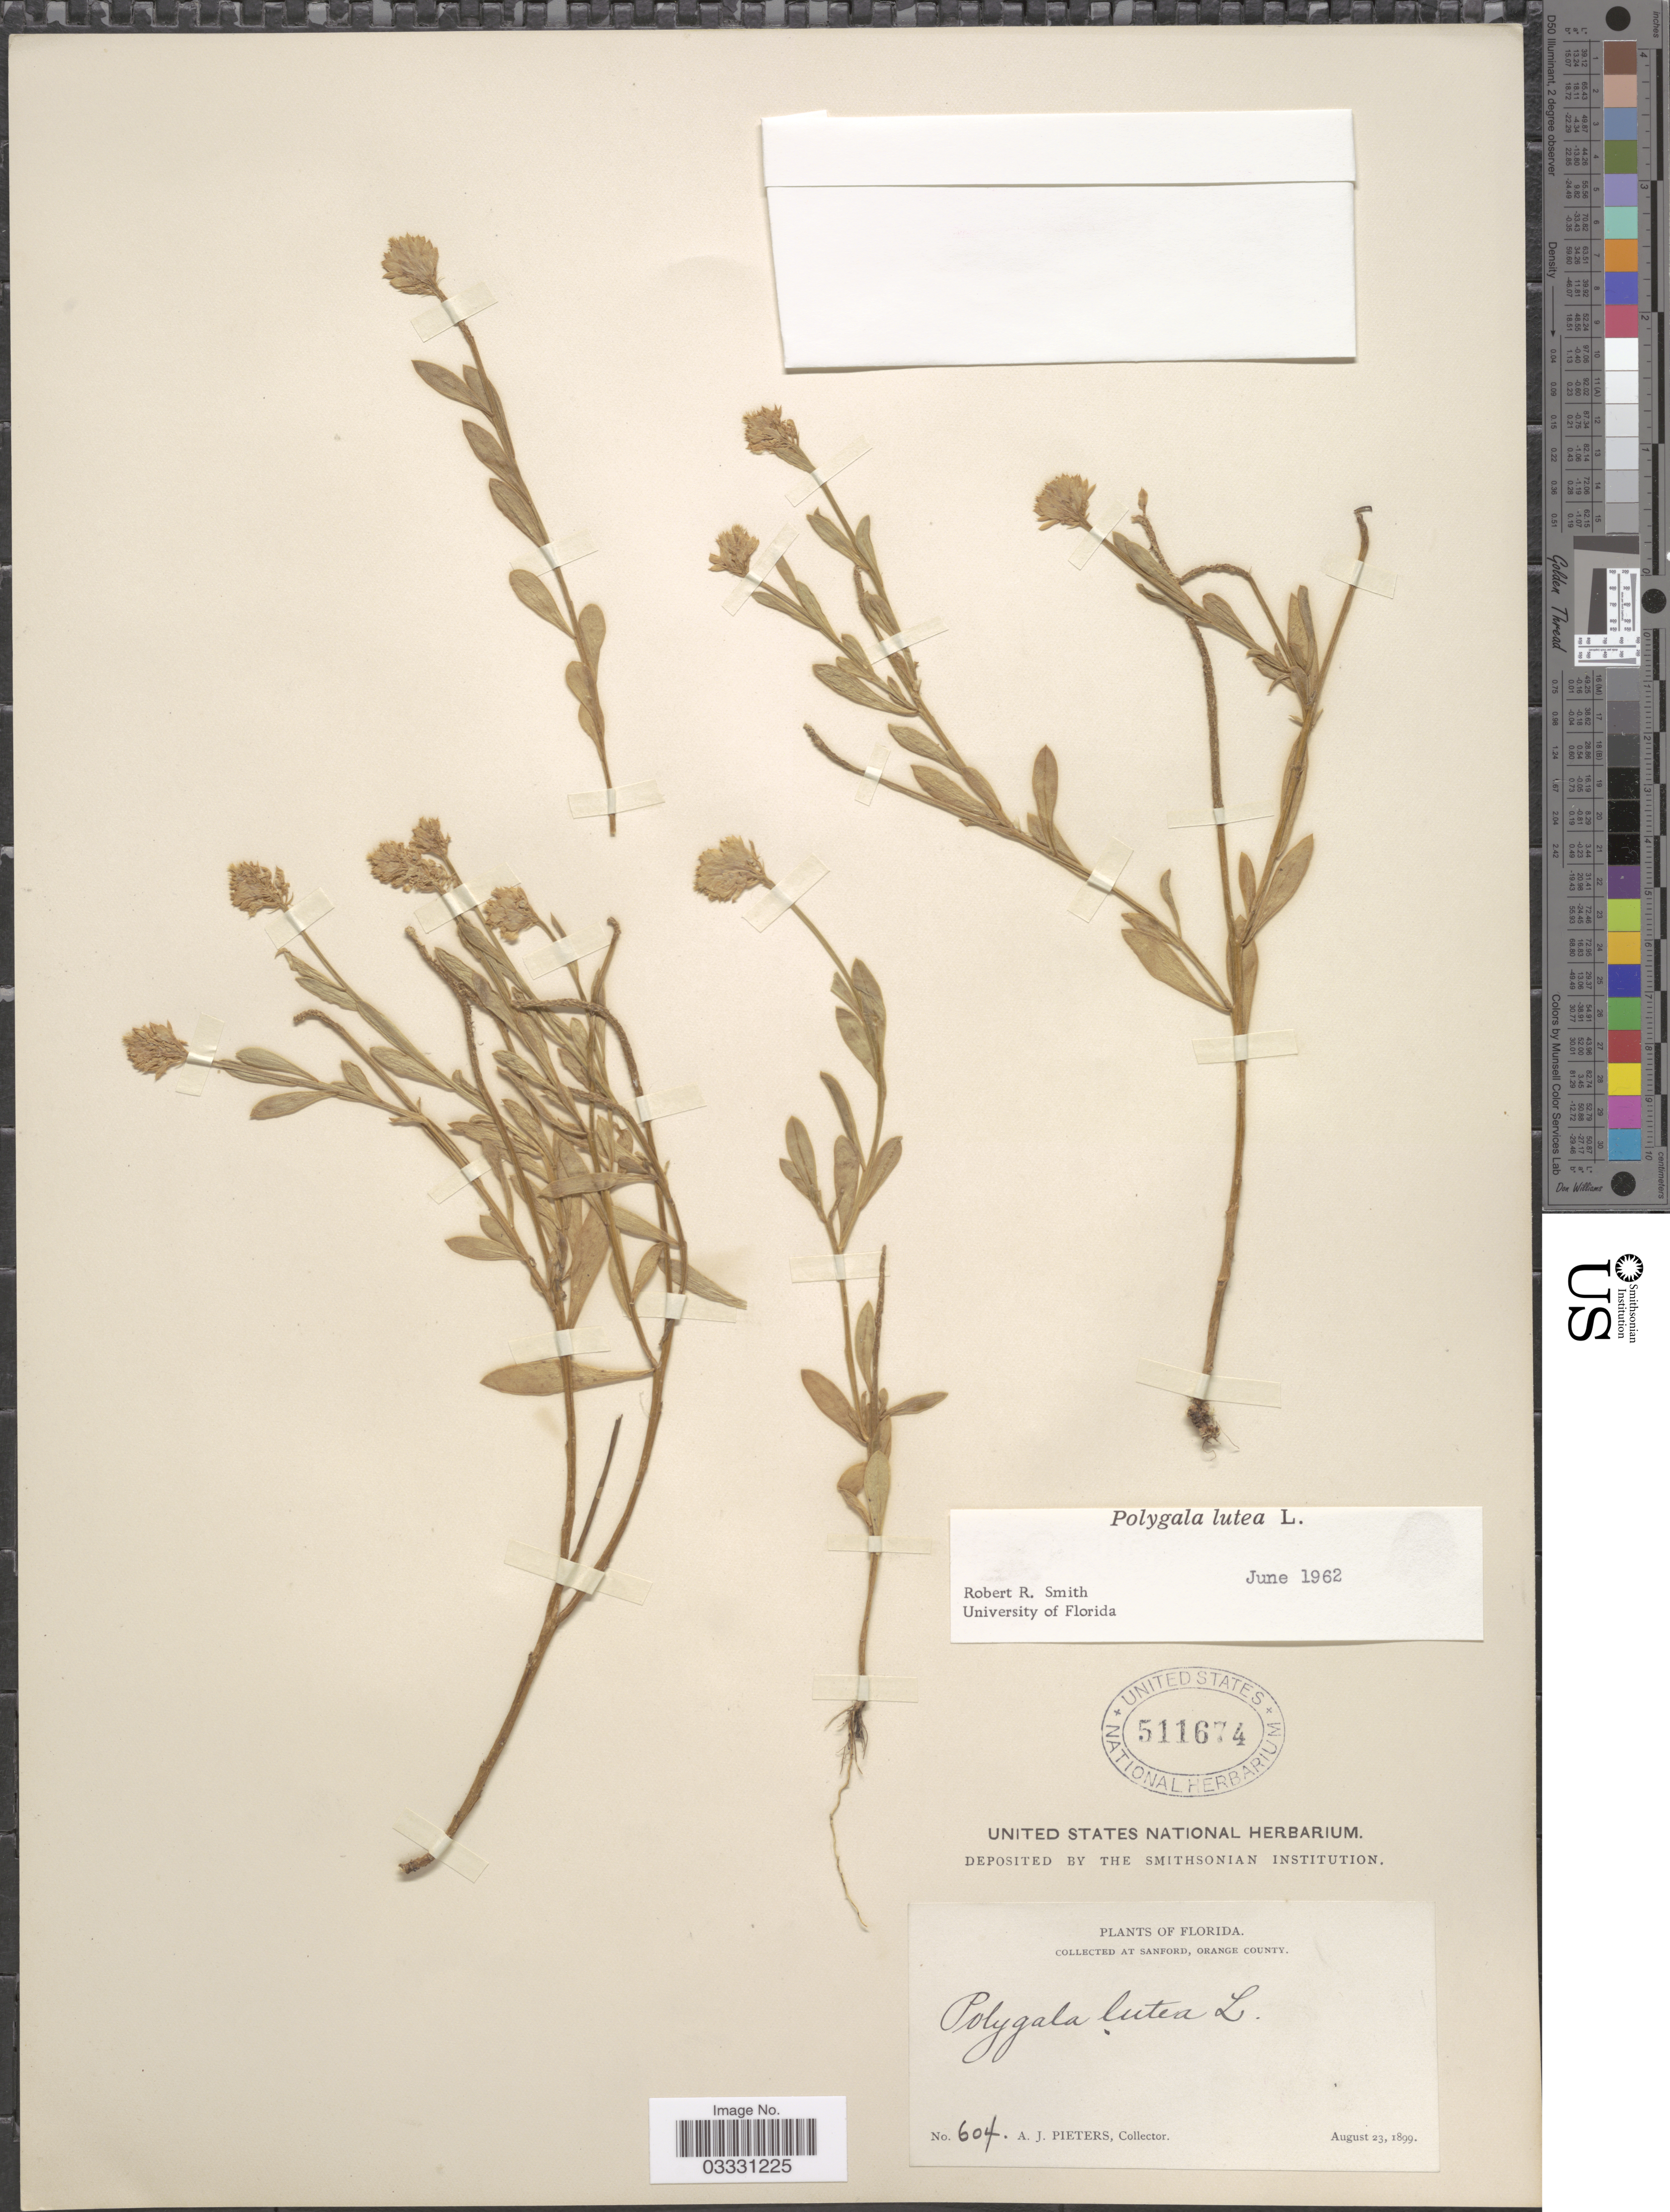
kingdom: Plantae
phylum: Tracheophyta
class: Magnoliopsida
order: Fabales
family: Polygalaceae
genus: Polygala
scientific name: Polygala lutea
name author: L.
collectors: A. Pieters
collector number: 604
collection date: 1899-08-23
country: United States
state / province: Florida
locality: At Sanford, Orange County.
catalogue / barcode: US 511674